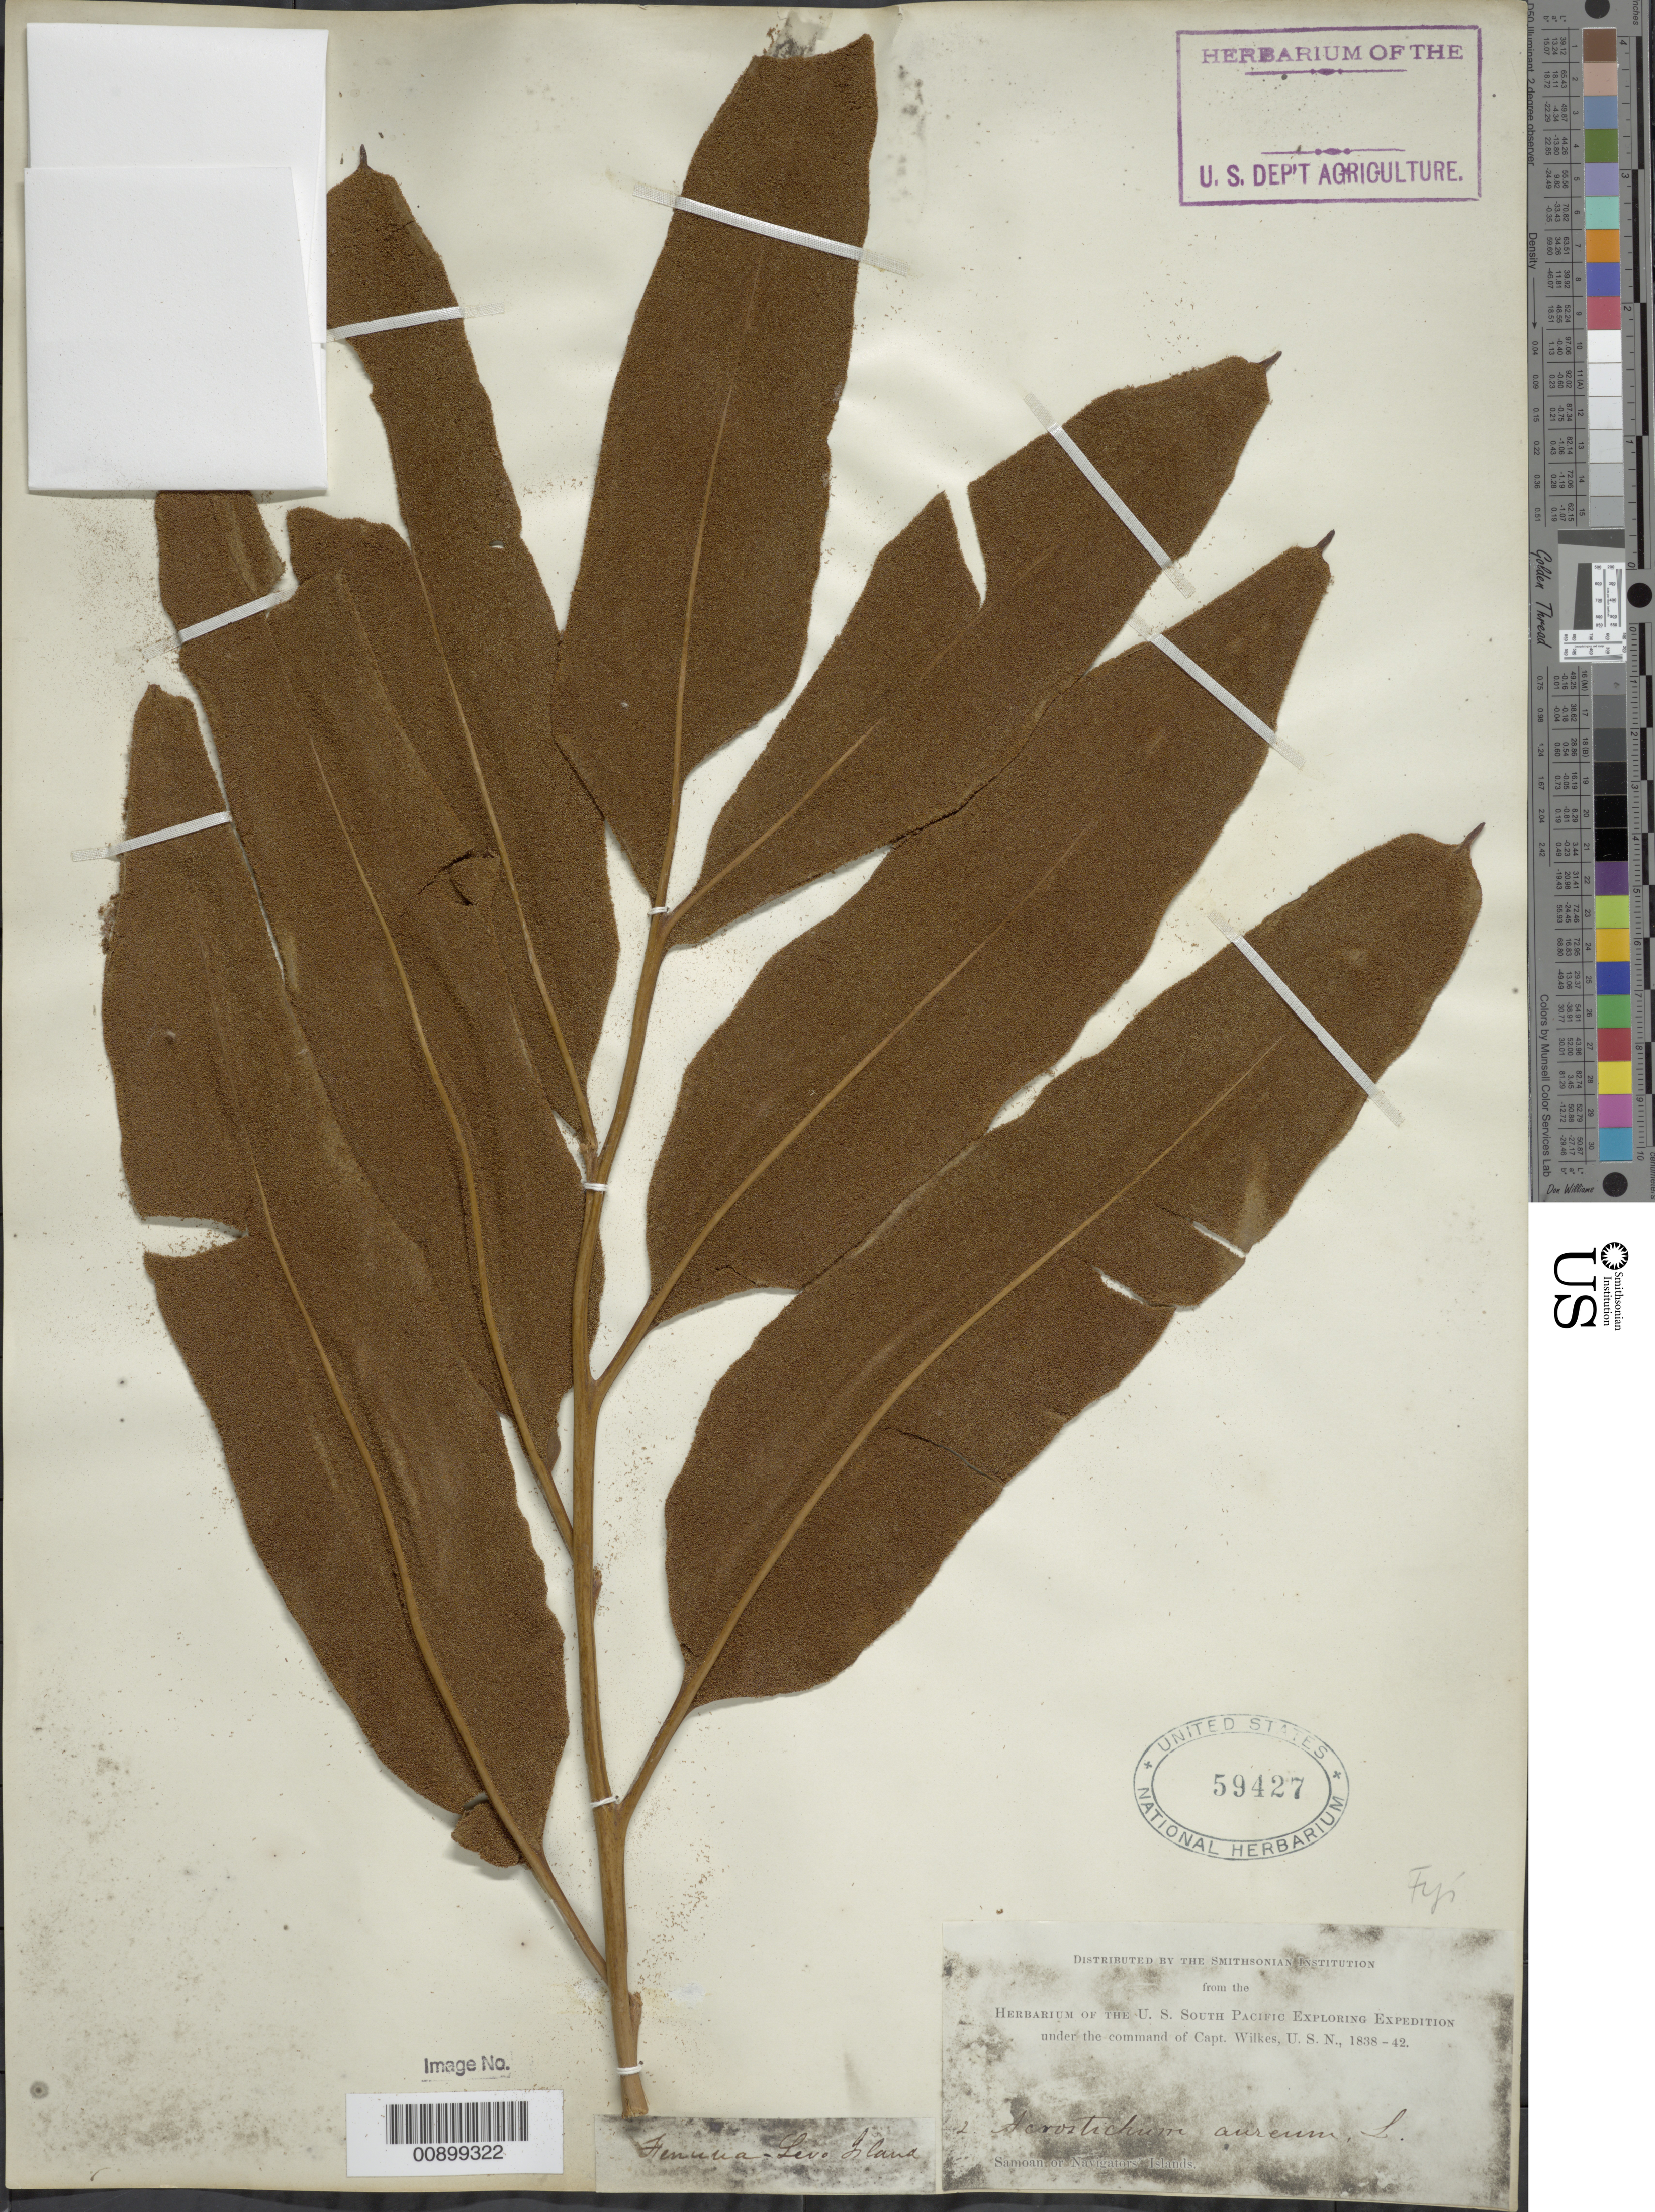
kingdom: Plantae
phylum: Tracheophyta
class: Polypodiopsida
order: Polypodiales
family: Pteridaceae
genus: Acrostichum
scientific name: Acrostichum aureum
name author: L.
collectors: Wilkes Explor. Exped.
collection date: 1838/1842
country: American Samoa / Samoa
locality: Samoan or Navigator's Islands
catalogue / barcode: US 59427